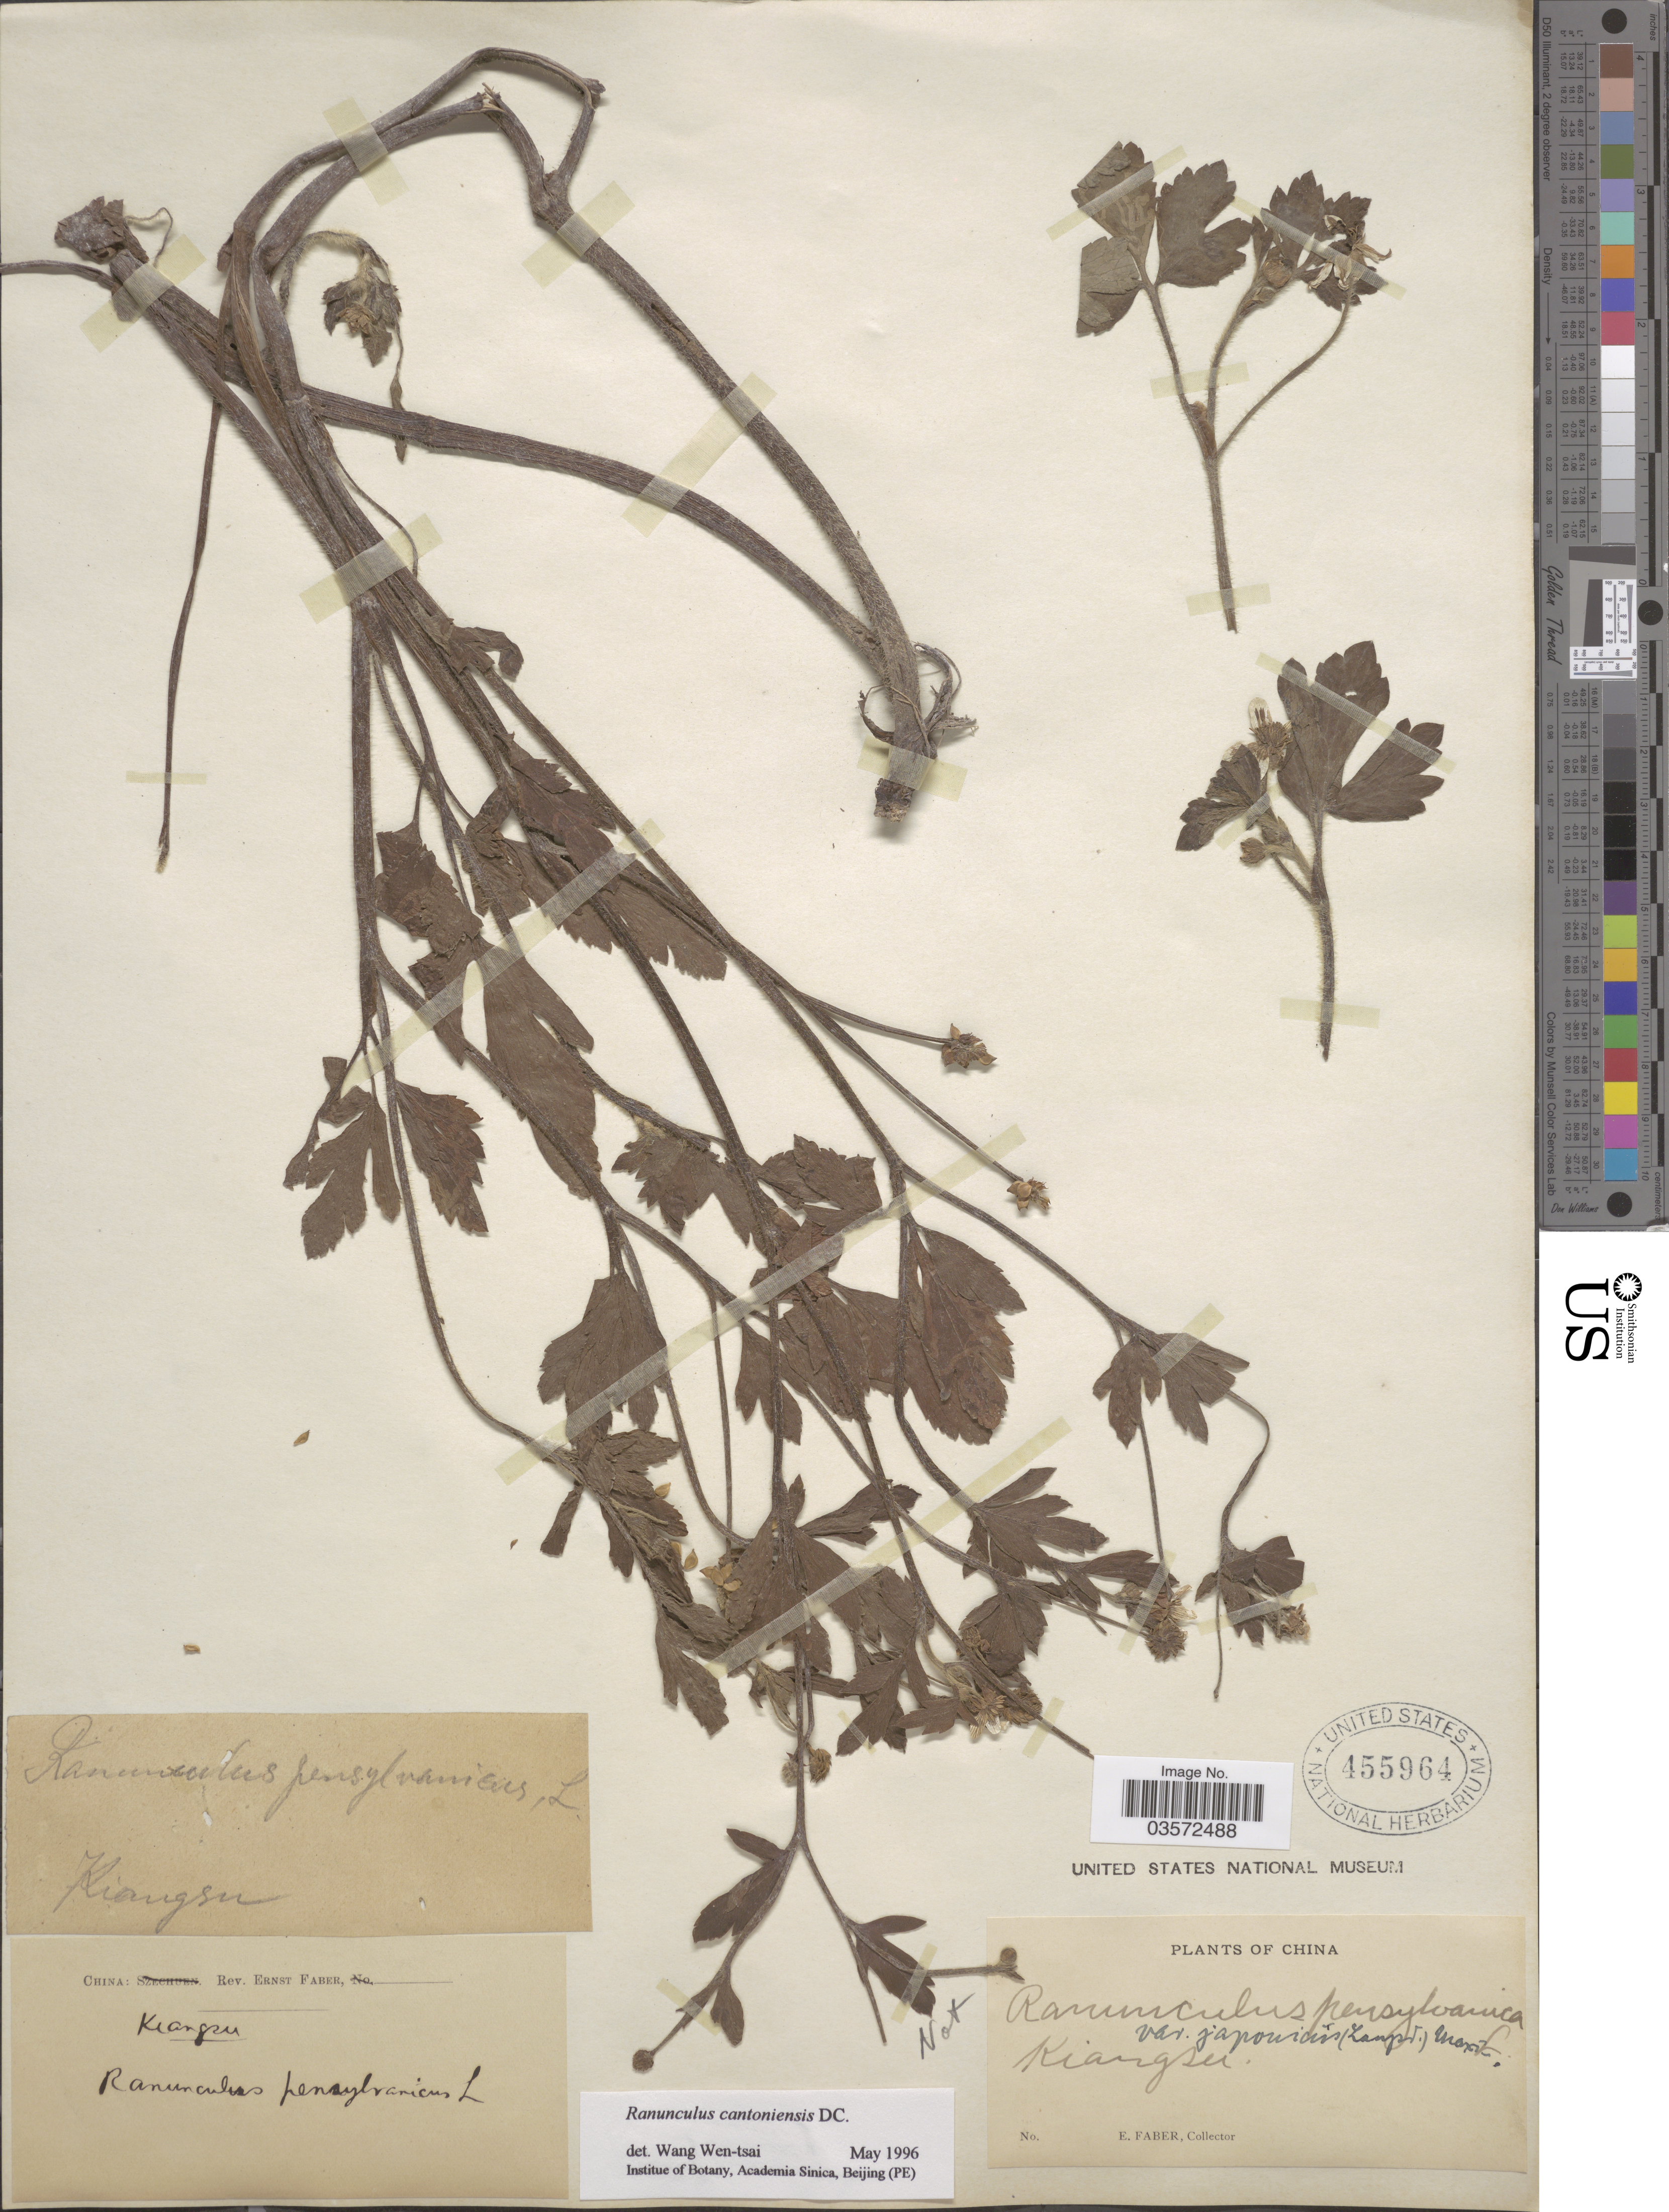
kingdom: Plantae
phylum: Tracheophyta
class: Magnoliopsida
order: Ranunculales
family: Ranunculaceae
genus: Ranunculus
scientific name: Ranunculus cantoniensis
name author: DC.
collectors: E. Faber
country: China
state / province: Jiangsu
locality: Kiangsu.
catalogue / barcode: US 455964